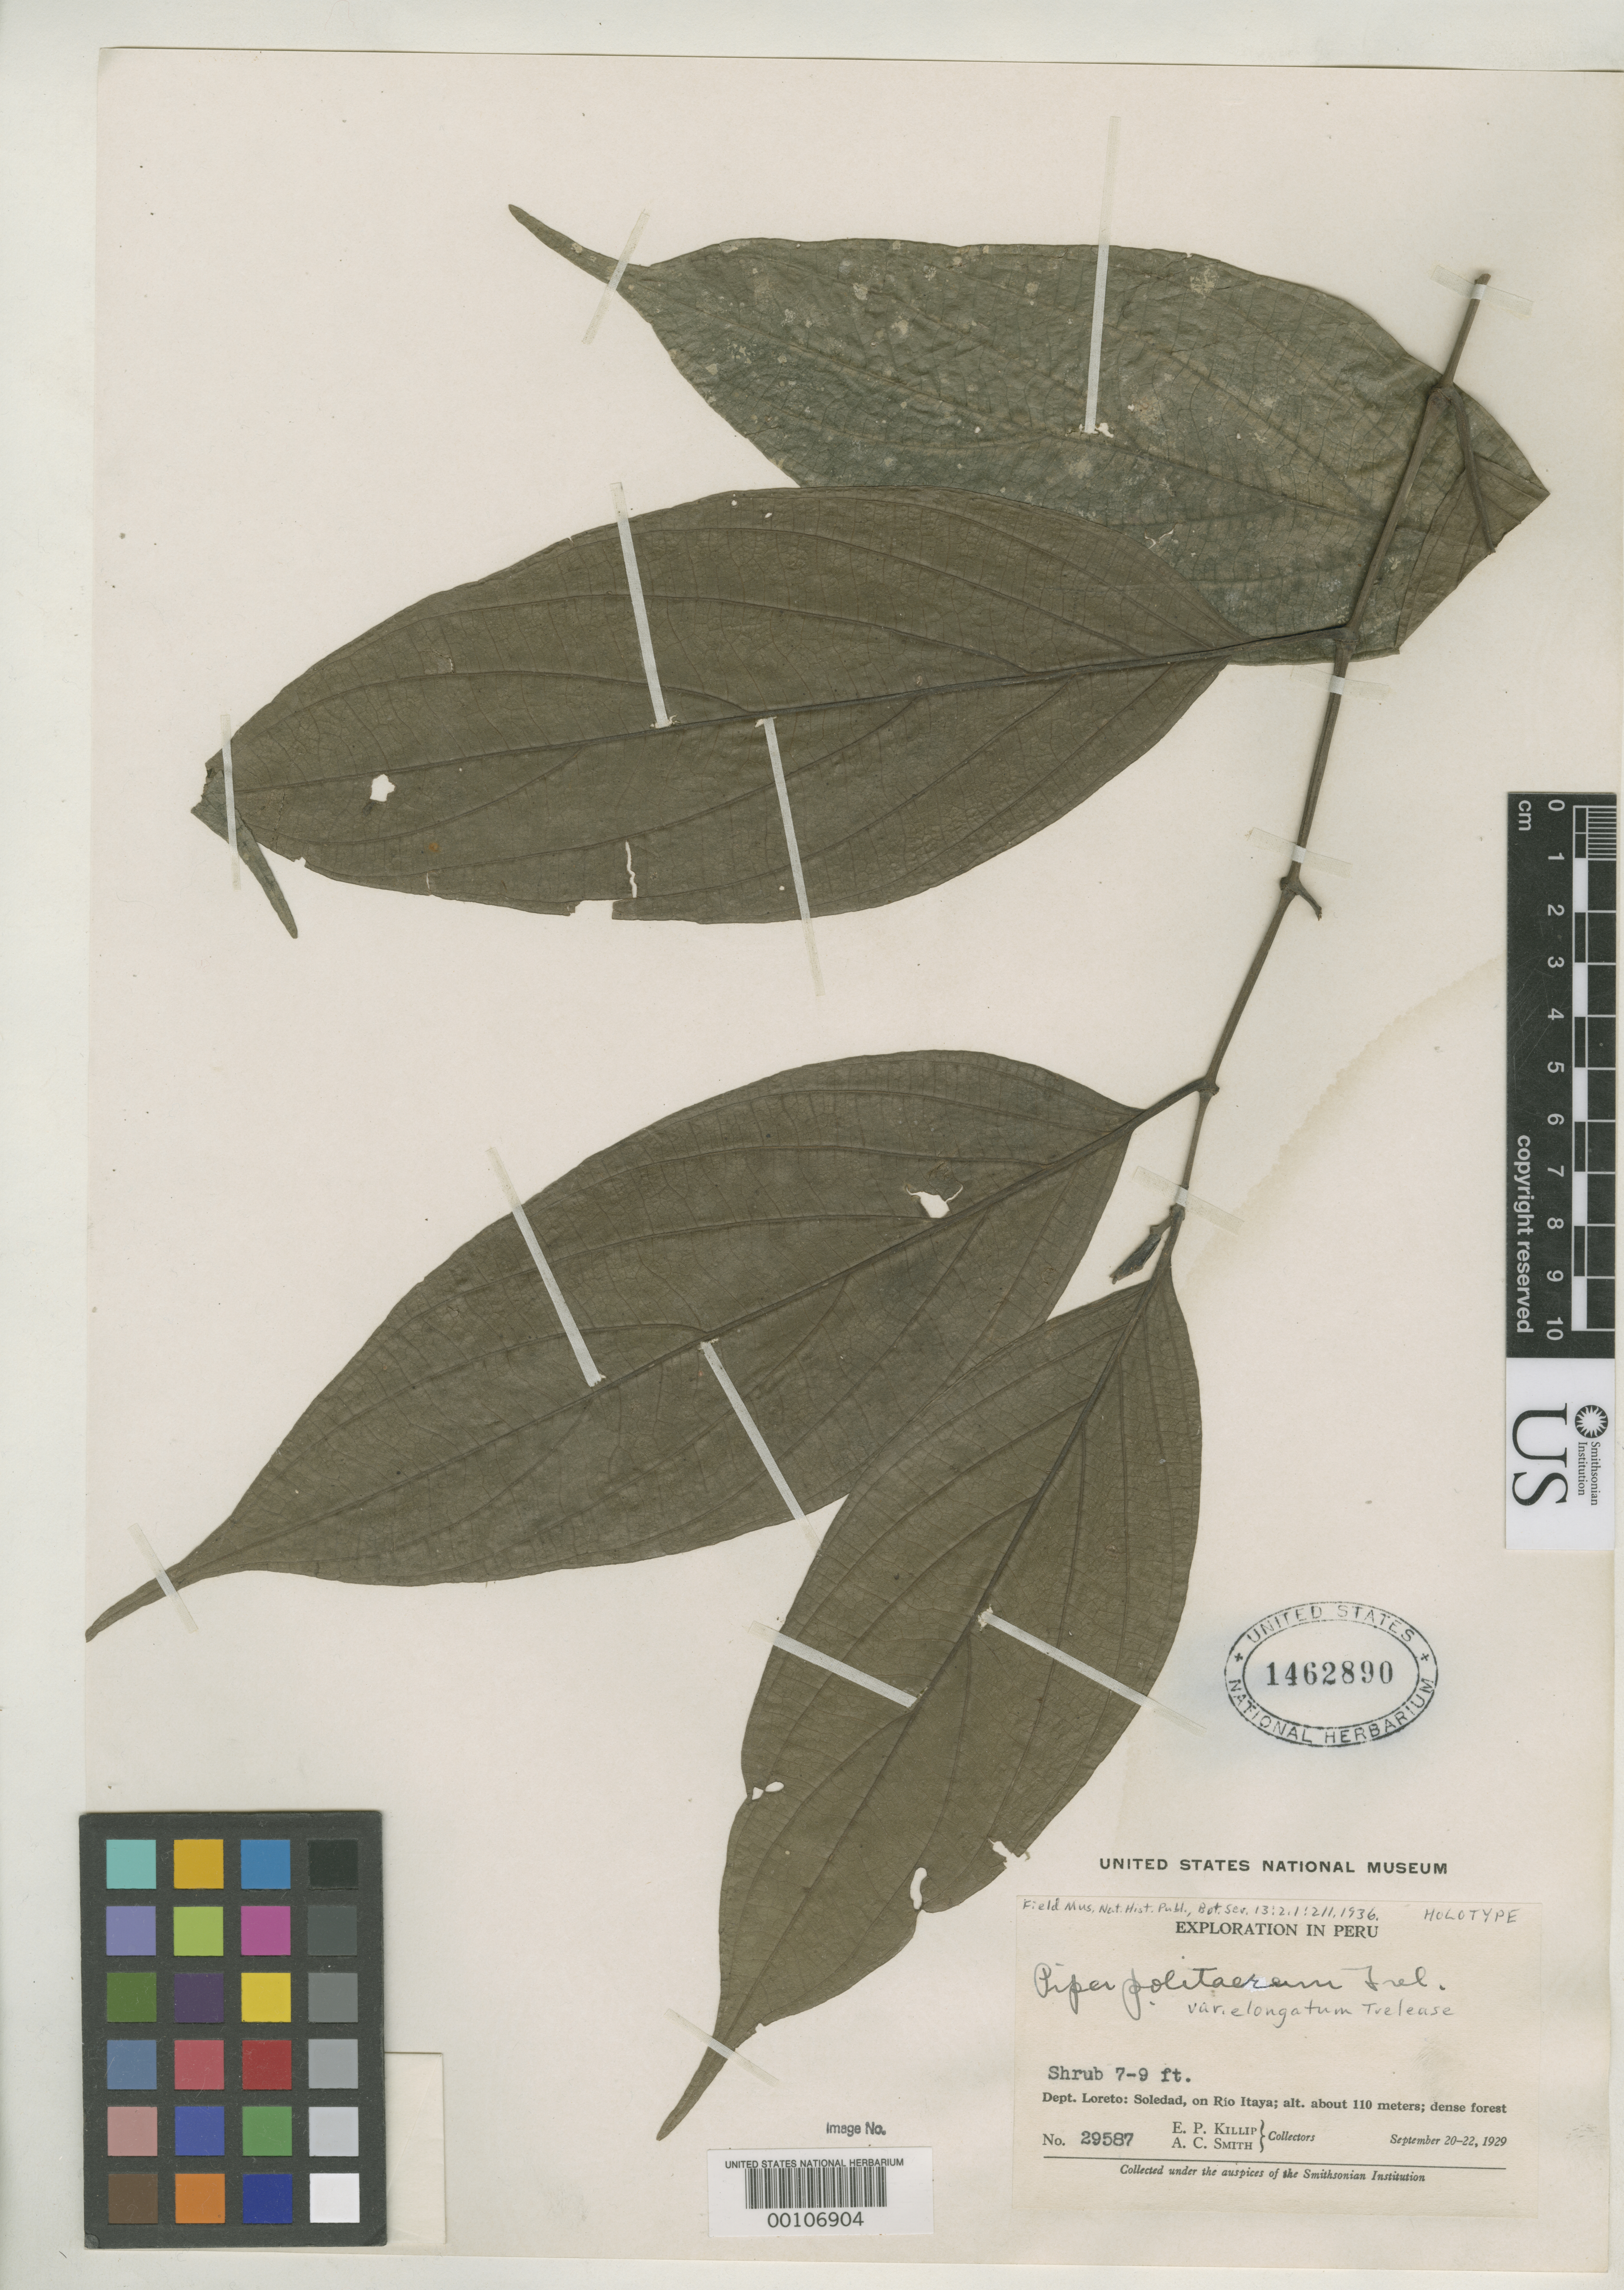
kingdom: Plantae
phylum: Tracheophyta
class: Magnoliopsida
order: Piperales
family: Piperaceae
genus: Piper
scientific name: Piper politaereum var. elongatum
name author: Trel.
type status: Holotype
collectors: E. P. Killip & A. C. Smith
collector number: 29587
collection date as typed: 20 Sep 1929 to 22 Sep 1929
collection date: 1929-09-20/1929-09-22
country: Peru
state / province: Loreto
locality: Soledad, Rio Itaya.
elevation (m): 110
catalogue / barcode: US 1462890